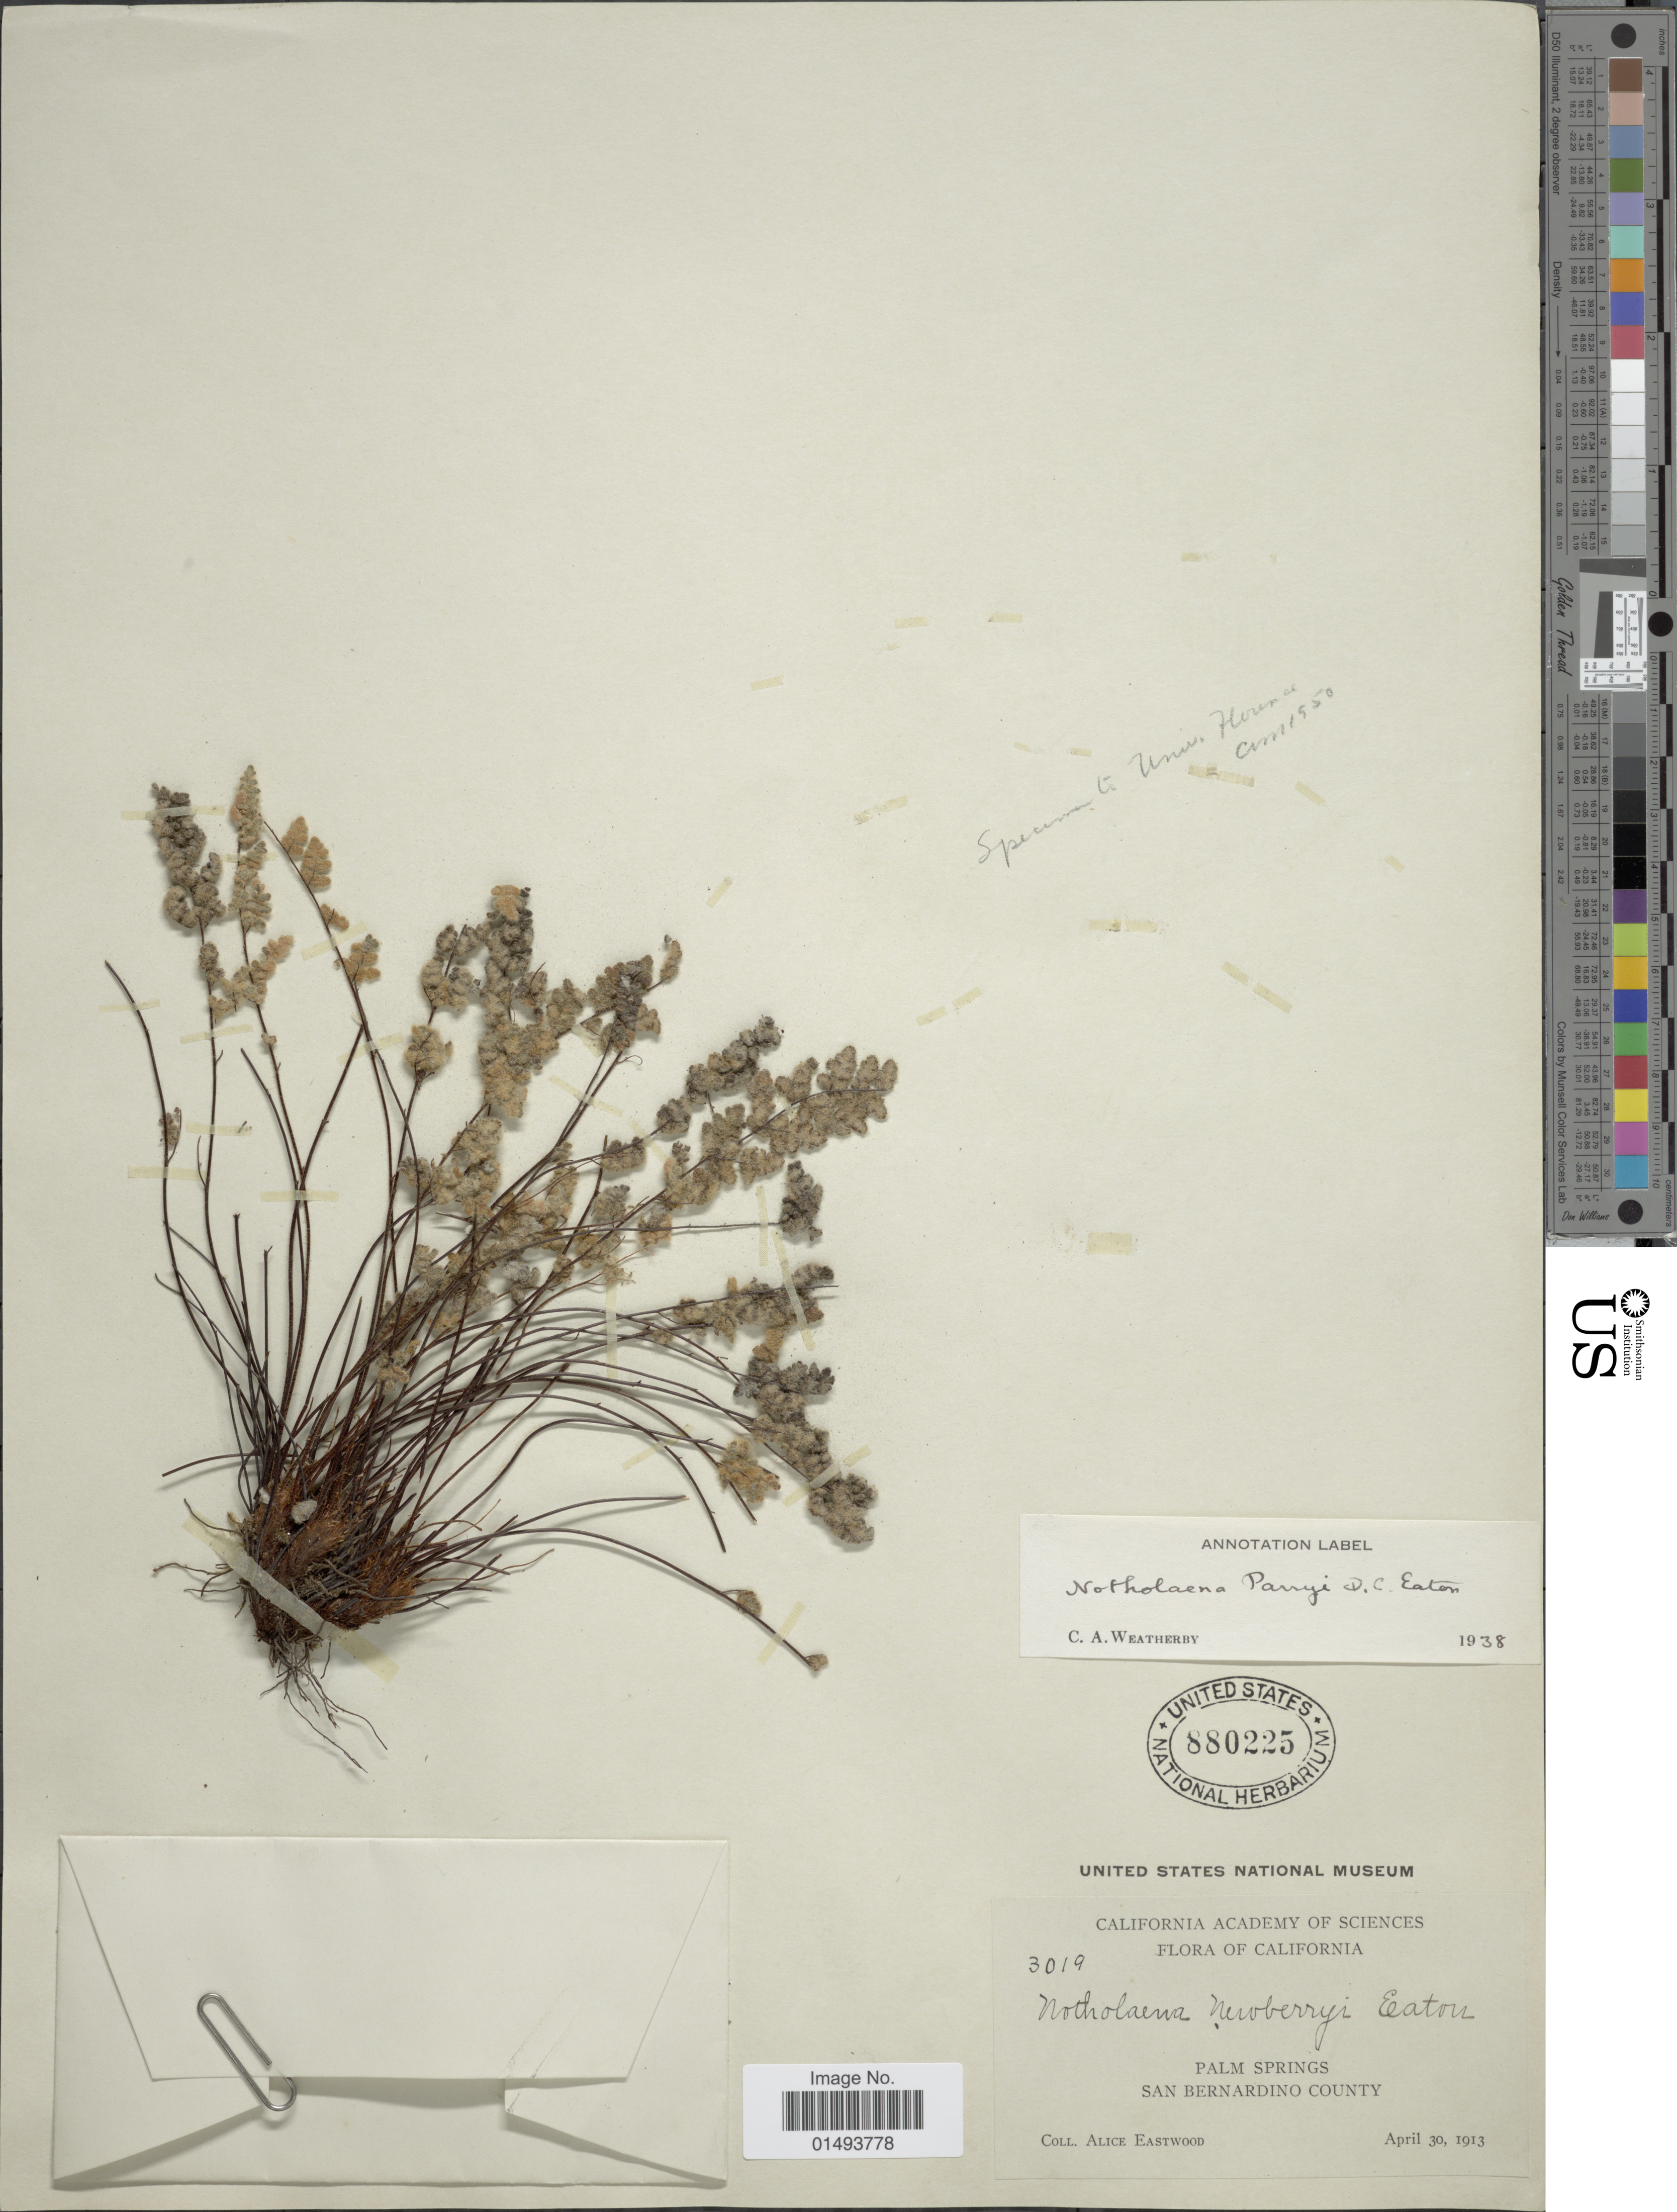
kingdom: Plantae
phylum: Tracheophyta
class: Polypodiopsida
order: Polypodiales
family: Pteridaceae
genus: Myriopteris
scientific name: Myriopteris parryi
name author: (D.C. Eaton) Grusz & Windham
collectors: A. Eastwood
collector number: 3019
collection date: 1913-04-30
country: United States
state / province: California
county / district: San Bernardino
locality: Flora of California, Palm Springs, San Bernardino County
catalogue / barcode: US 880225